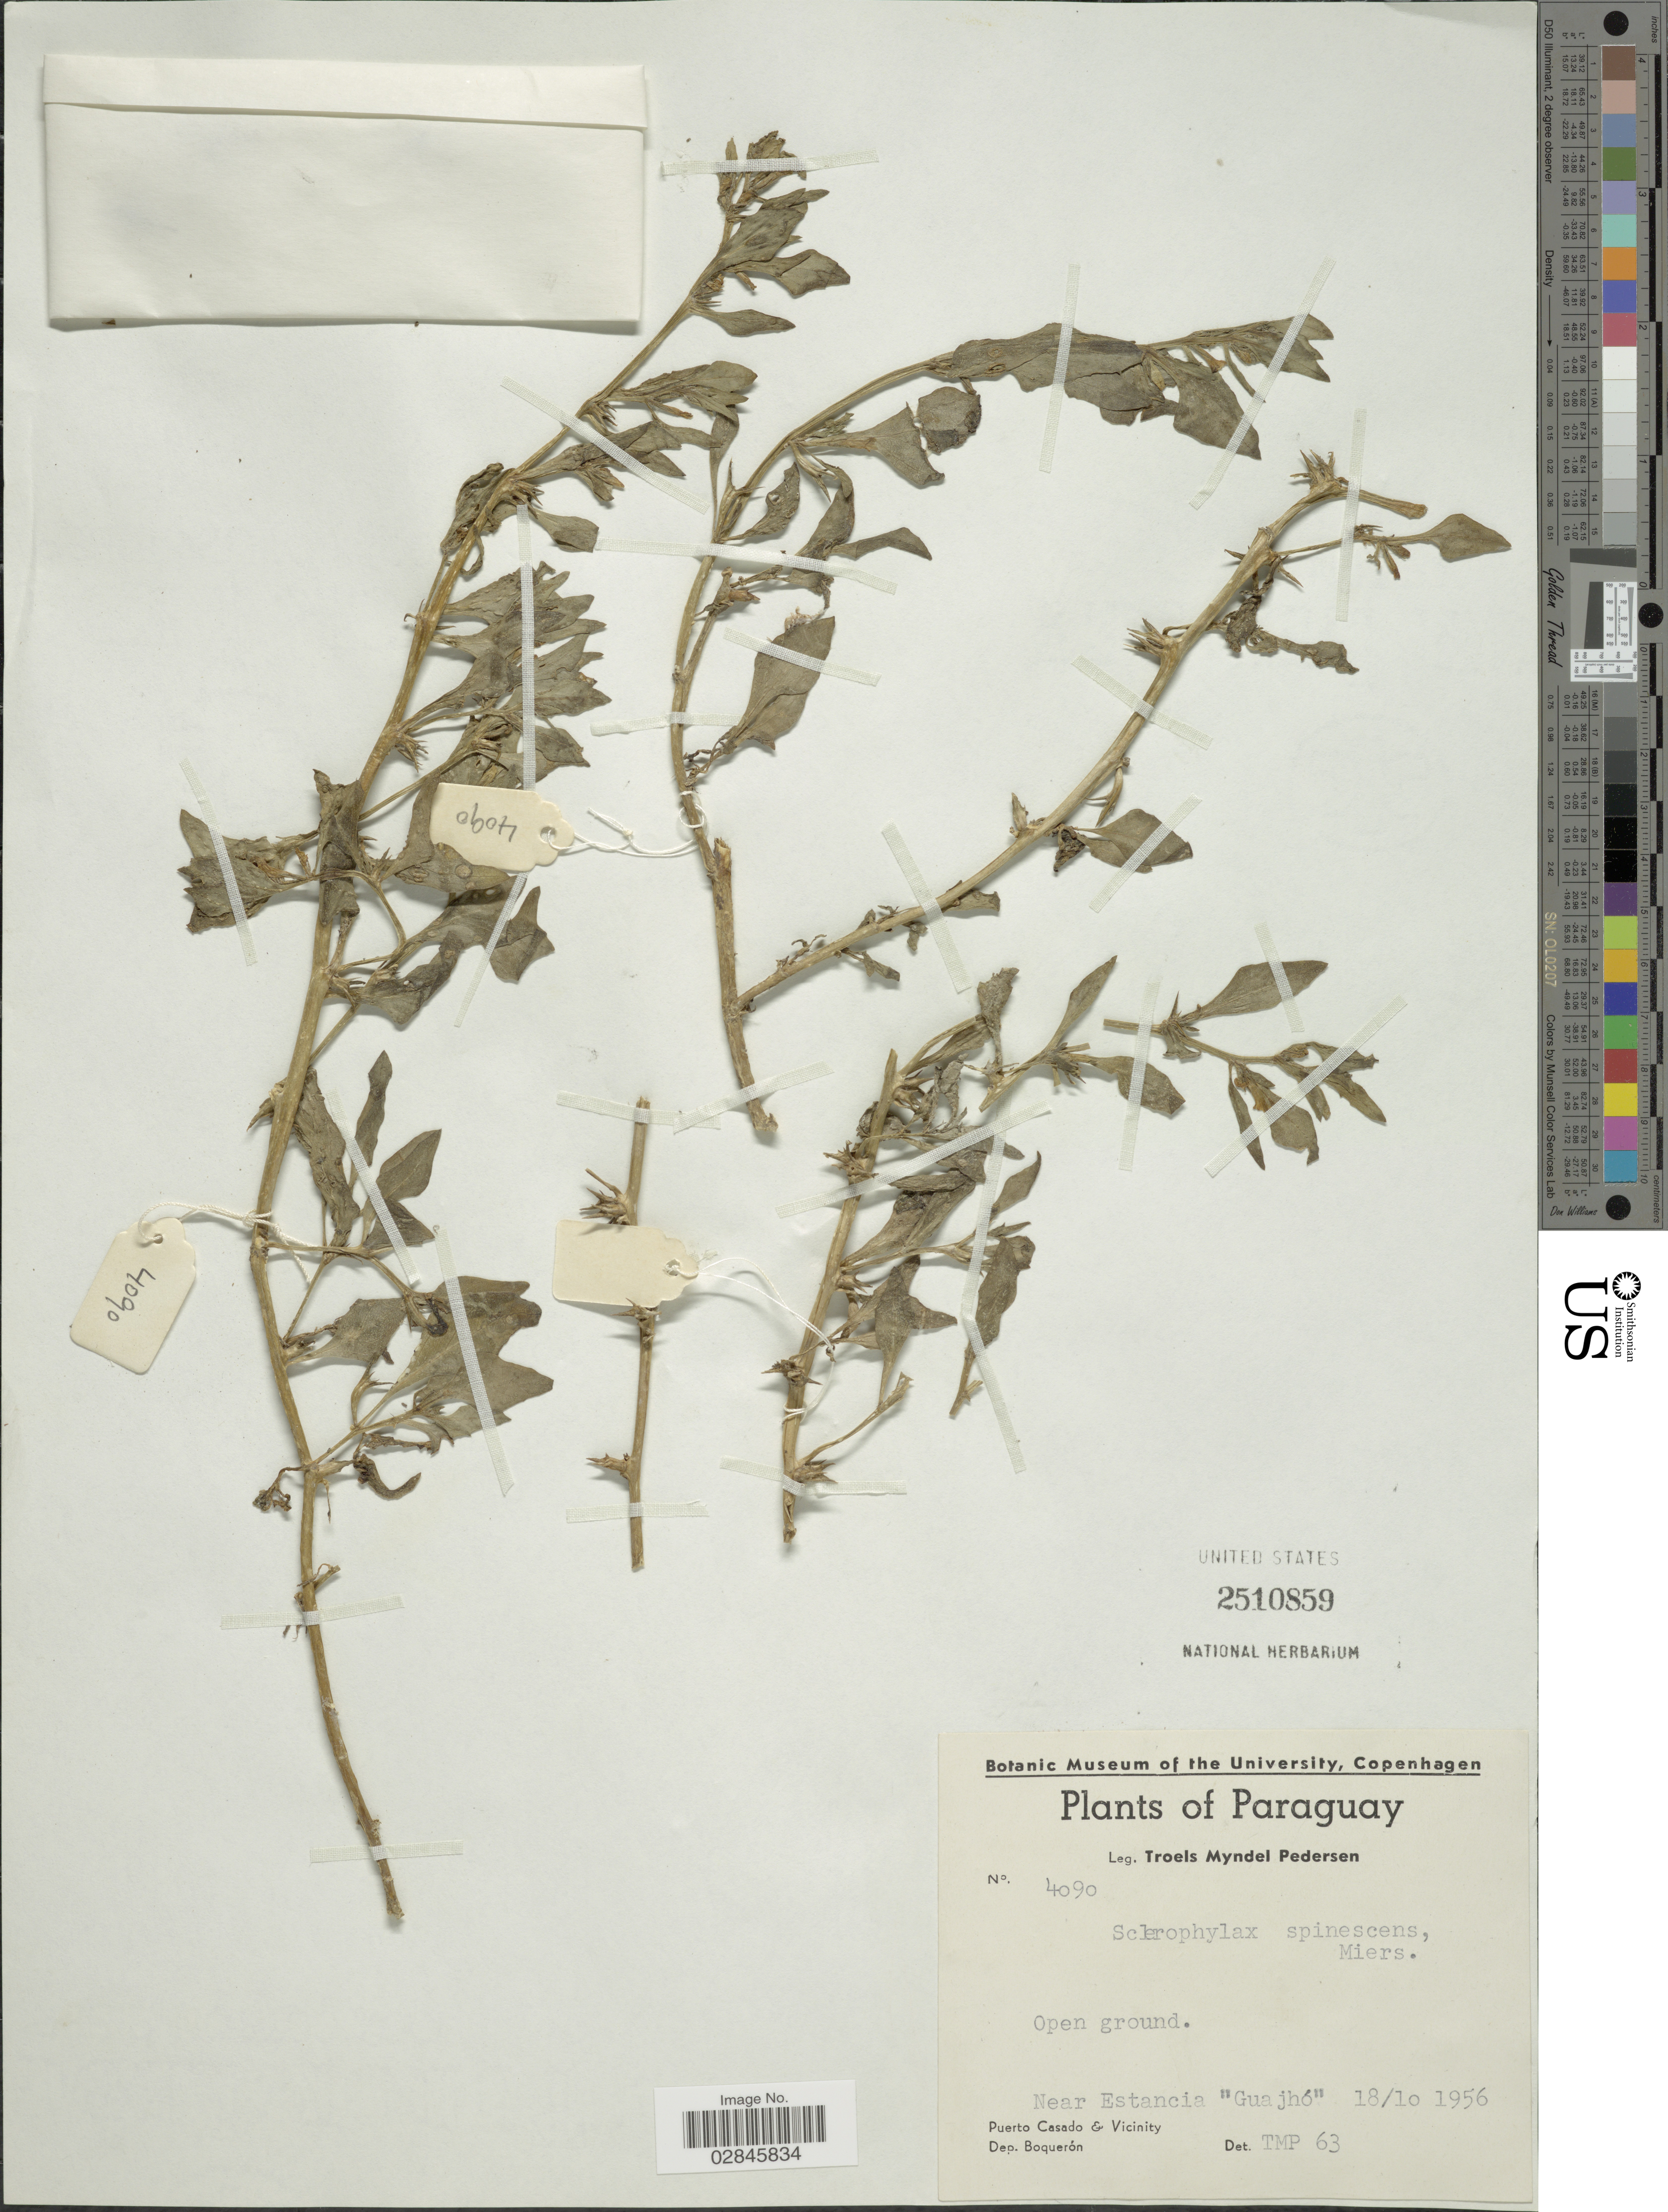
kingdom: Plantae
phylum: Tracheophyta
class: Magnoliopsida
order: Solanales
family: Solanaceae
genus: Sclerophylax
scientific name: Sclerophylax spinescens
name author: Miers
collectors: T. Pederson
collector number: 4090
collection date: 1956-10-18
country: Paraguay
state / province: Boqueron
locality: Near Estancia "Guajhó". Puerto Casado & vicinity. Dep. Boquerón.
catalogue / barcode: US 2510859